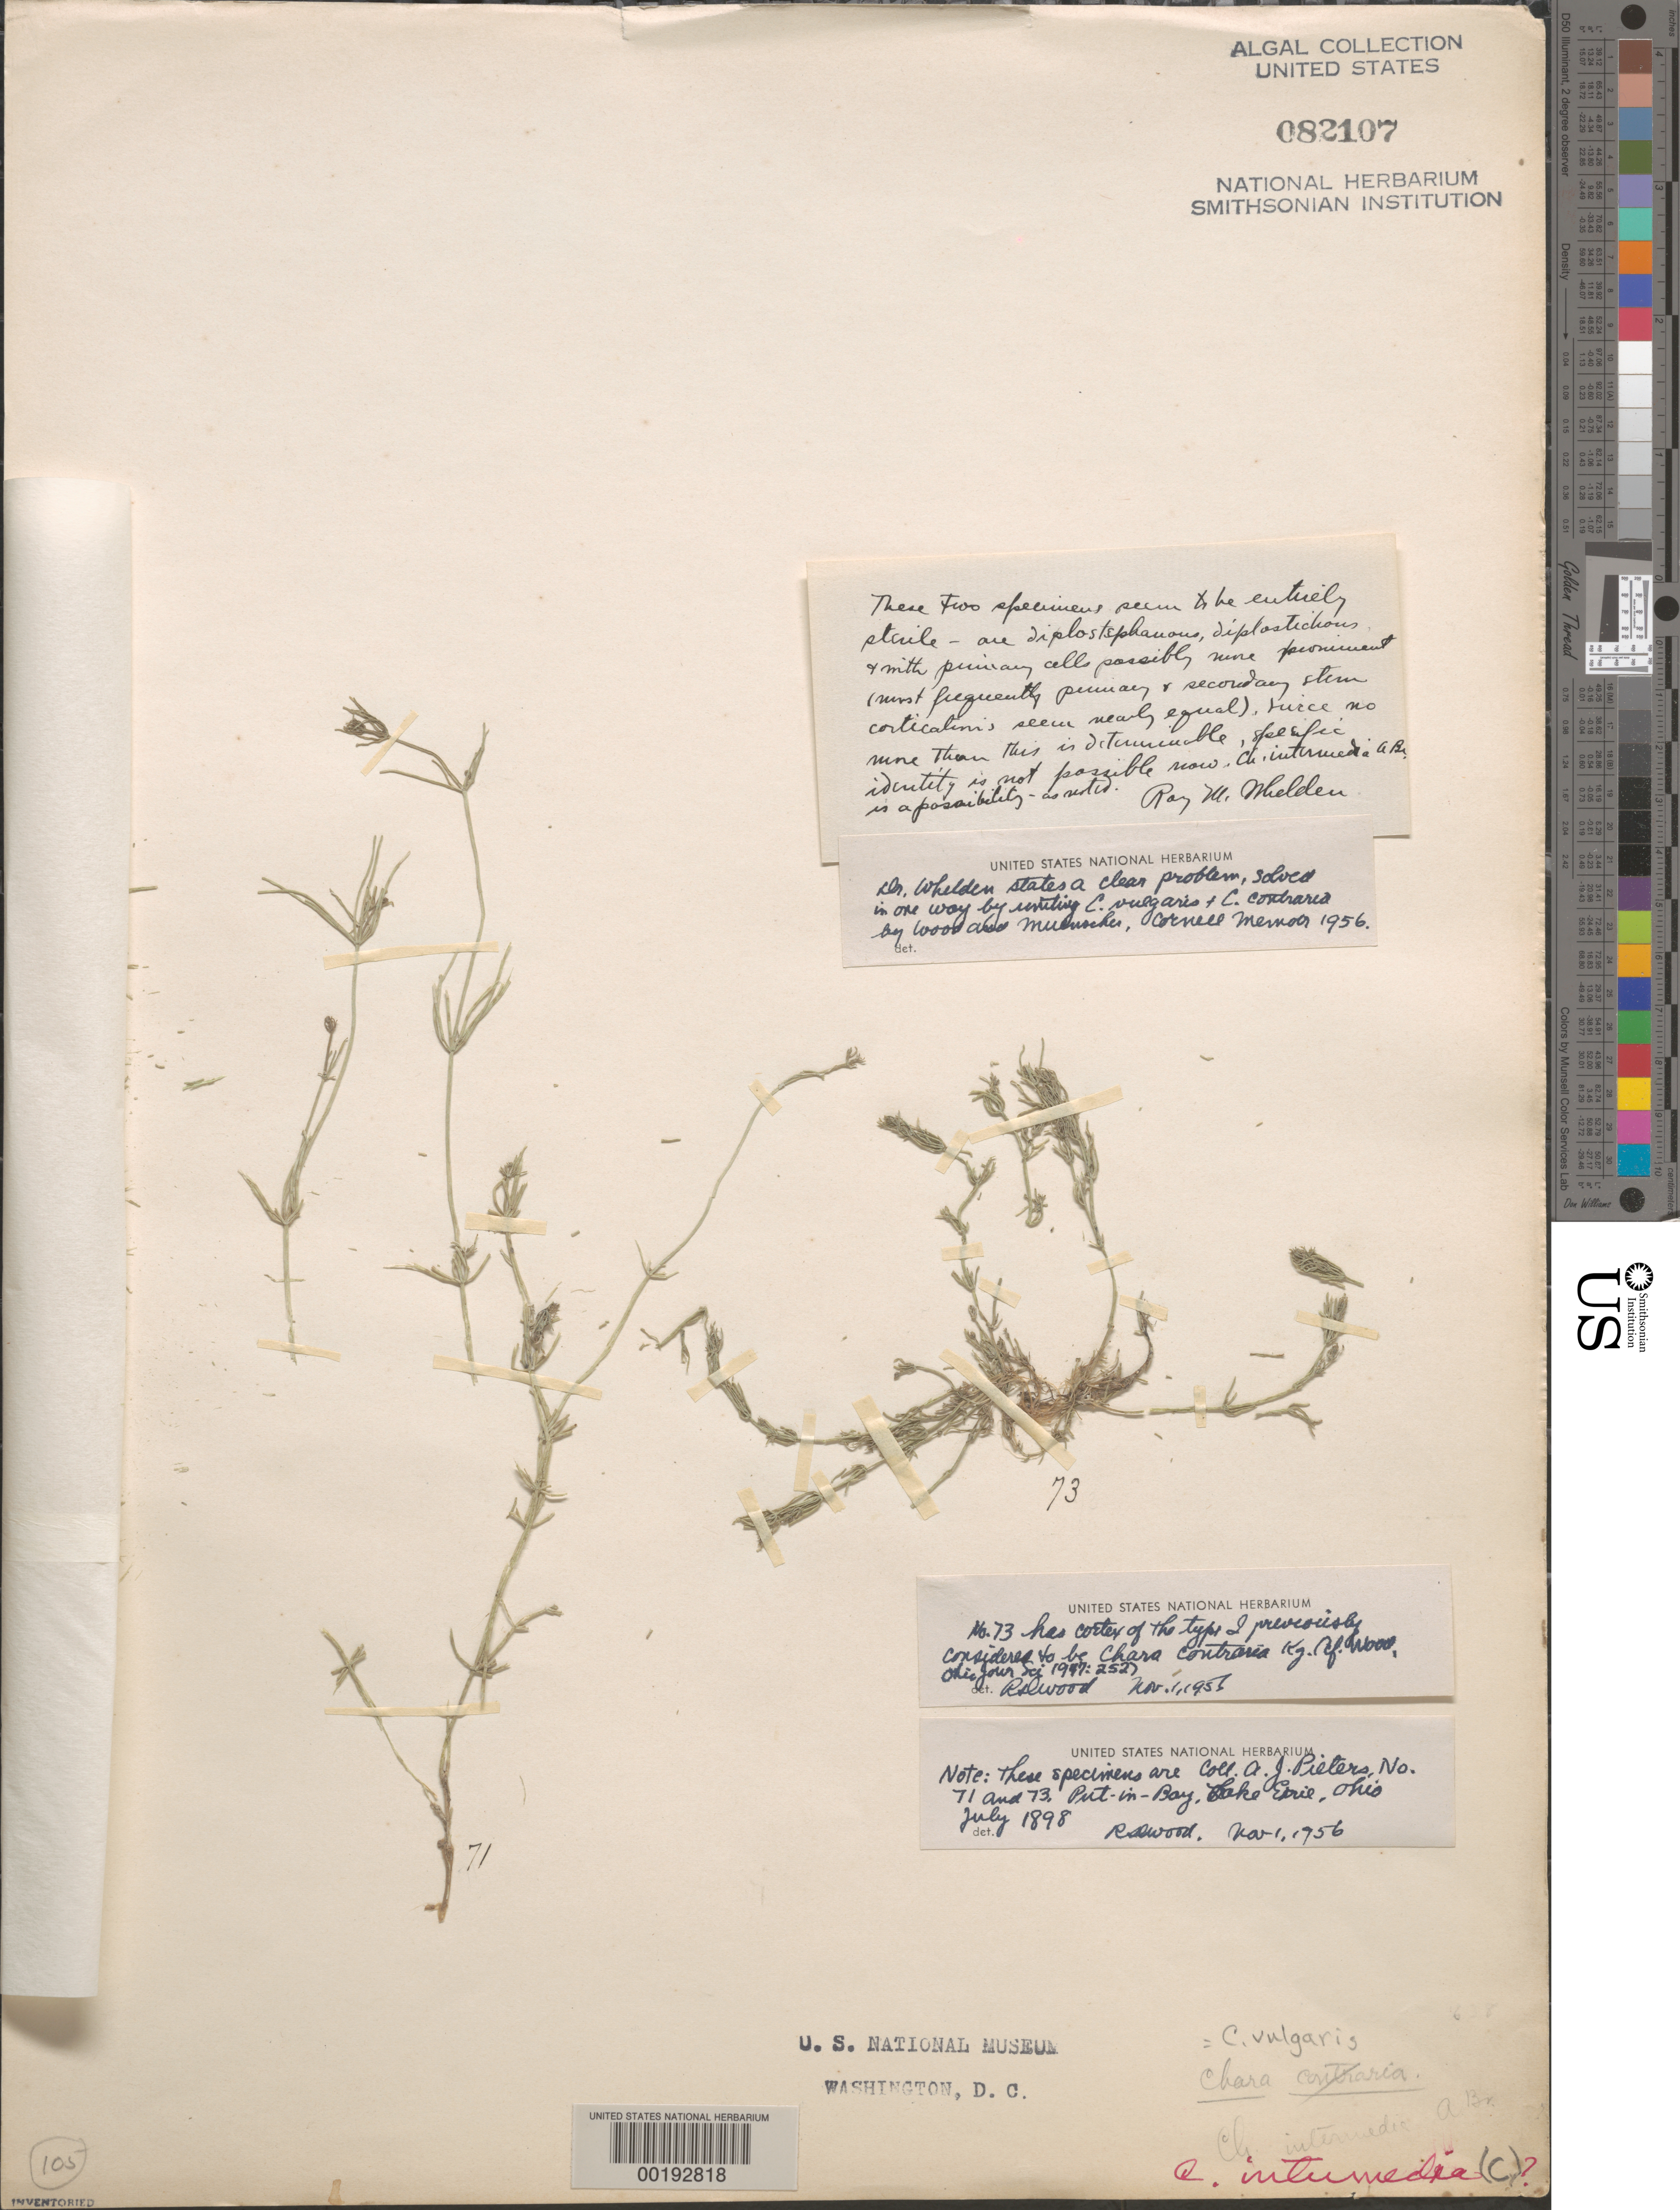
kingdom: Plantae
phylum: Charophyta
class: Charophyceae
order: Charales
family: Characeae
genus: Chara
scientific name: Chara vulgaris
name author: L.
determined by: Wood, R. D.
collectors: A. Pieters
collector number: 71 & 73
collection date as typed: Jul 1898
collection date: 1898-07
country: United States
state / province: Ohio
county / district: Ottawa County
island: South Bass Island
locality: Put-in Bay, Lake Erie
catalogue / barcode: US 82107